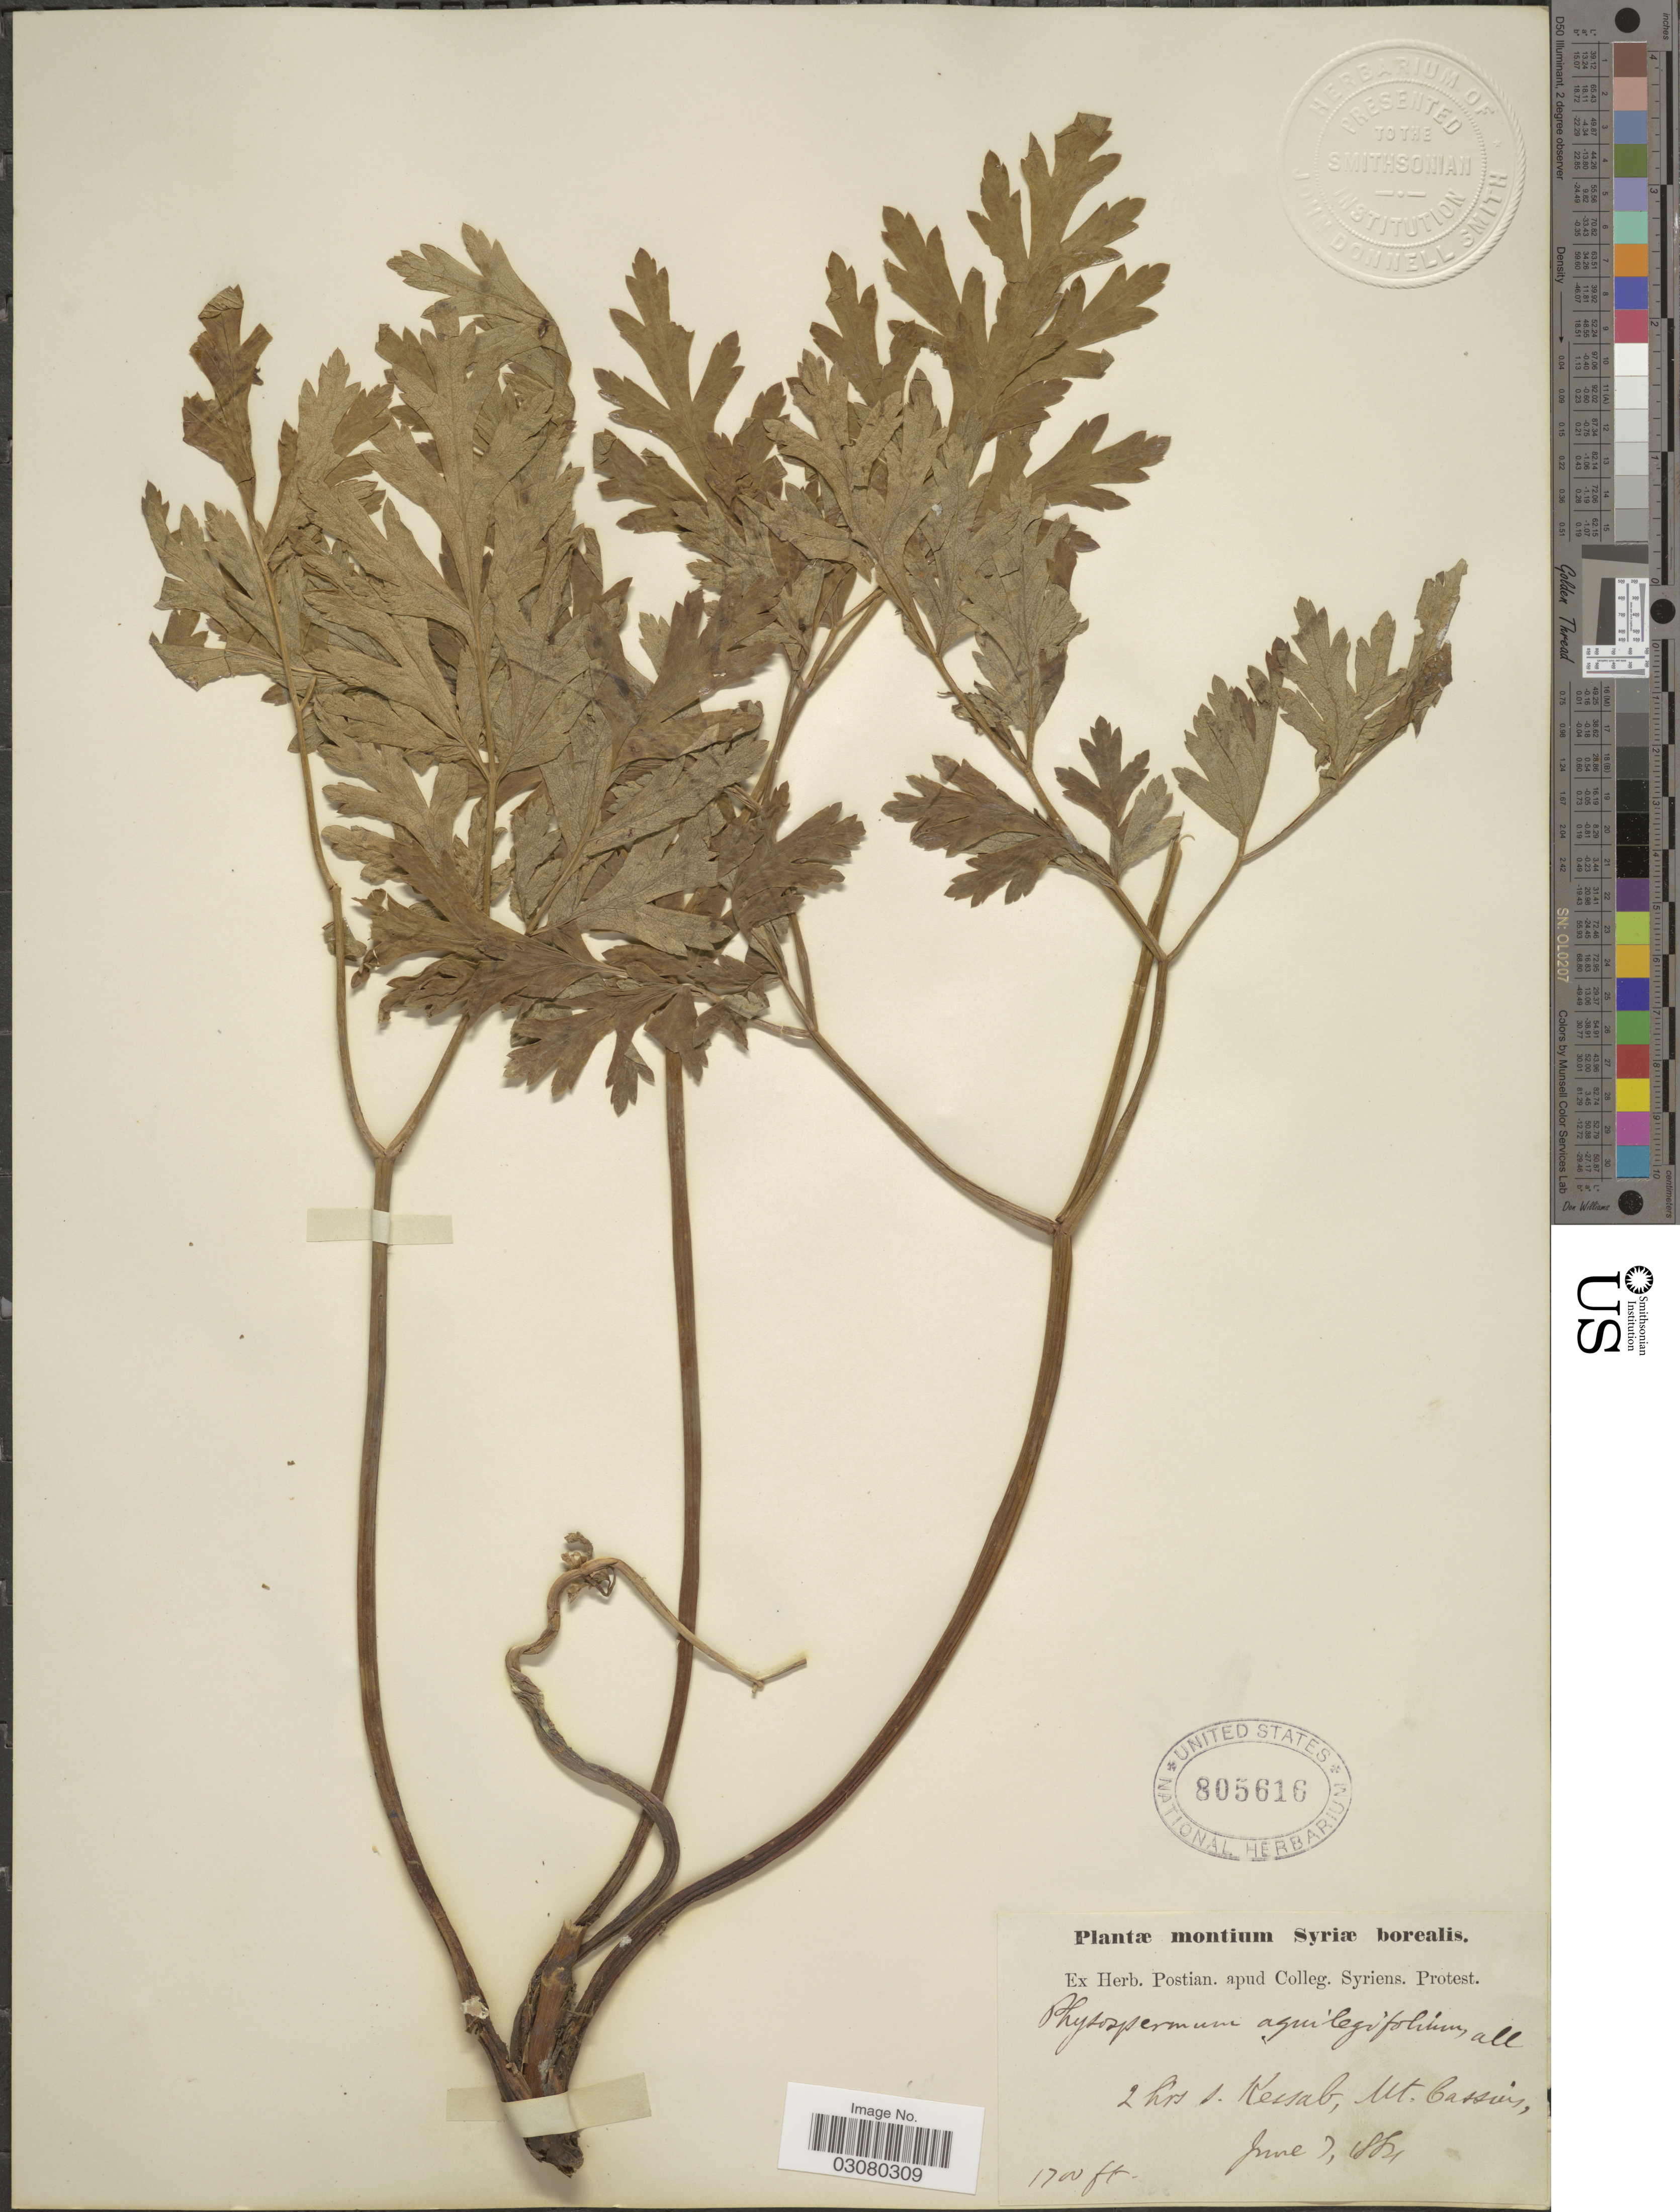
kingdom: Plantae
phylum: Tracheophyta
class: Magnoliopsida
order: Apiales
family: Apiaceae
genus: Physospermum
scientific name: Physospermum aquilegifolium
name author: (All.) W.D.J. Koch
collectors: ex herb. Postian. apud Colleg. Syriens. Protest. USE "Fannie P. A. Shepard" (10308853) AS PRIMARY COLLECTOR INSTEAD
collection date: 1884-06-07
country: Syria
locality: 2 hrs. s. Kessab, Mt. Cassius, Syriæ borealis.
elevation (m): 518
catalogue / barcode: US 805616